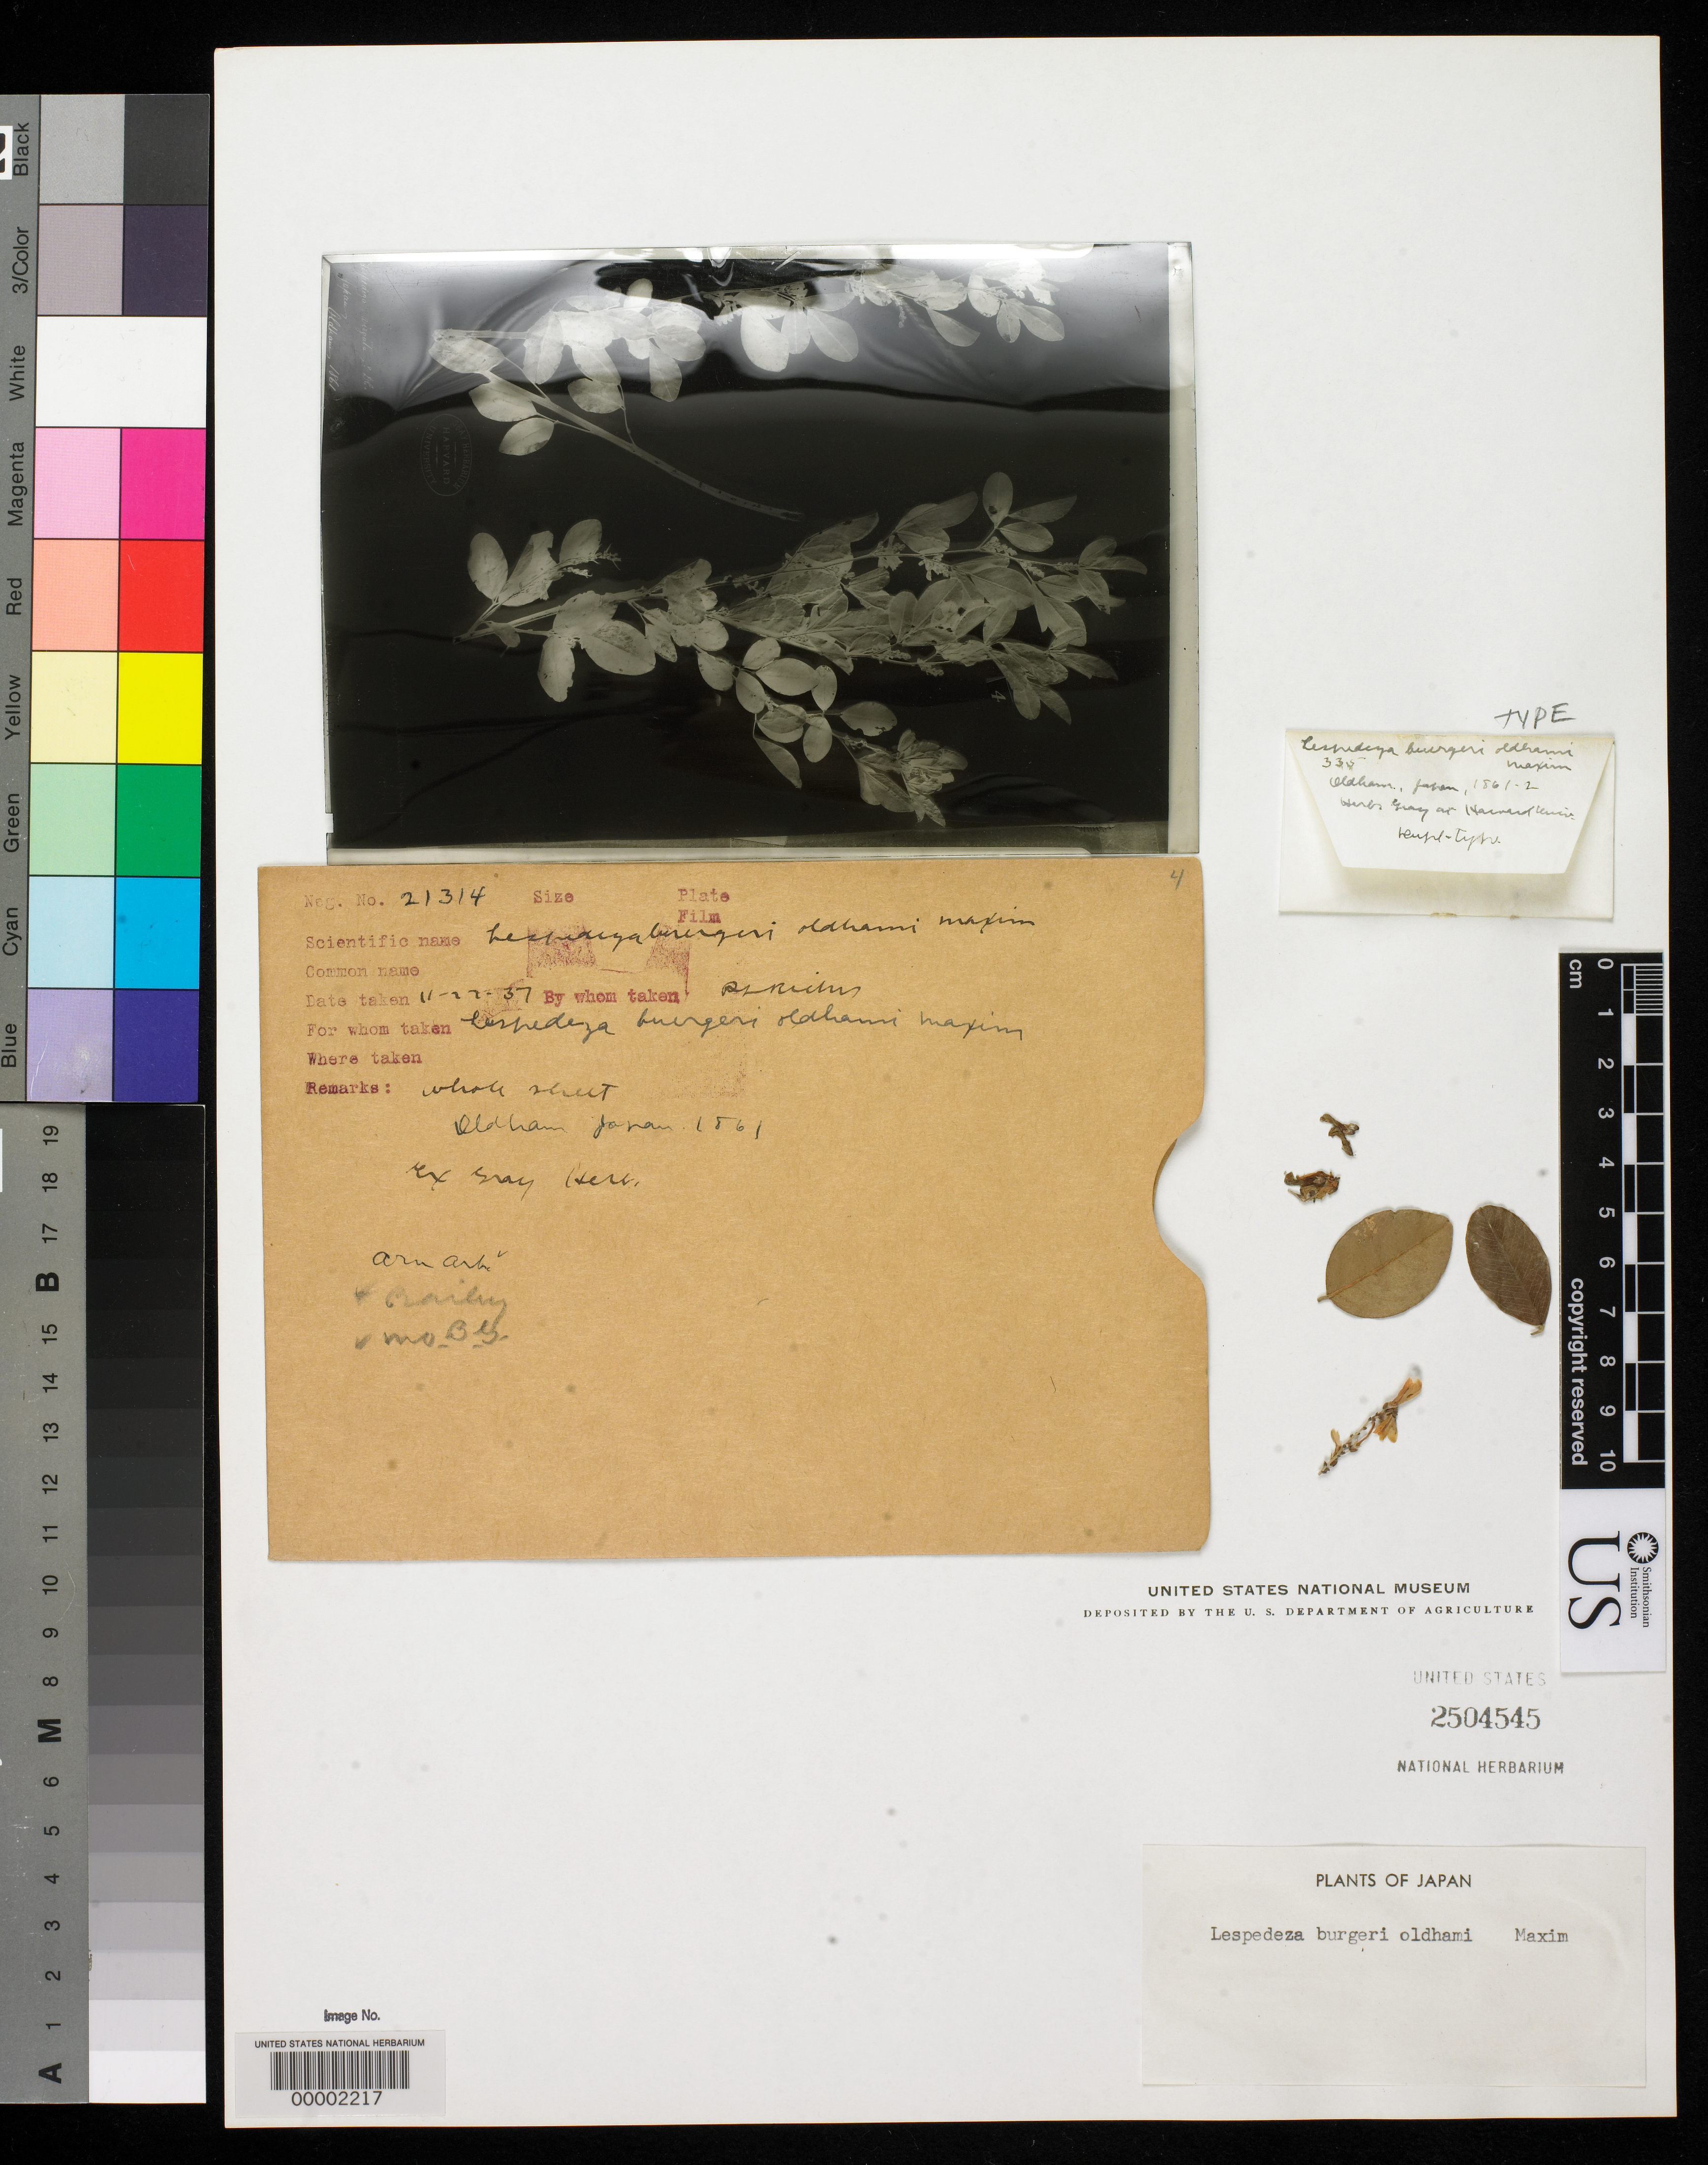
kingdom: Plantae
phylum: Tracheophyta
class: Magnoliopsida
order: Fabales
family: Fabaceae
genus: Lespedeza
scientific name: Lespedeza buergeri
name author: Miq.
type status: Type Material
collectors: R. Oldeman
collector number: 335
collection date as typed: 1861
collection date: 1861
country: Japan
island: Honshu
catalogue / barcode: US 2504545